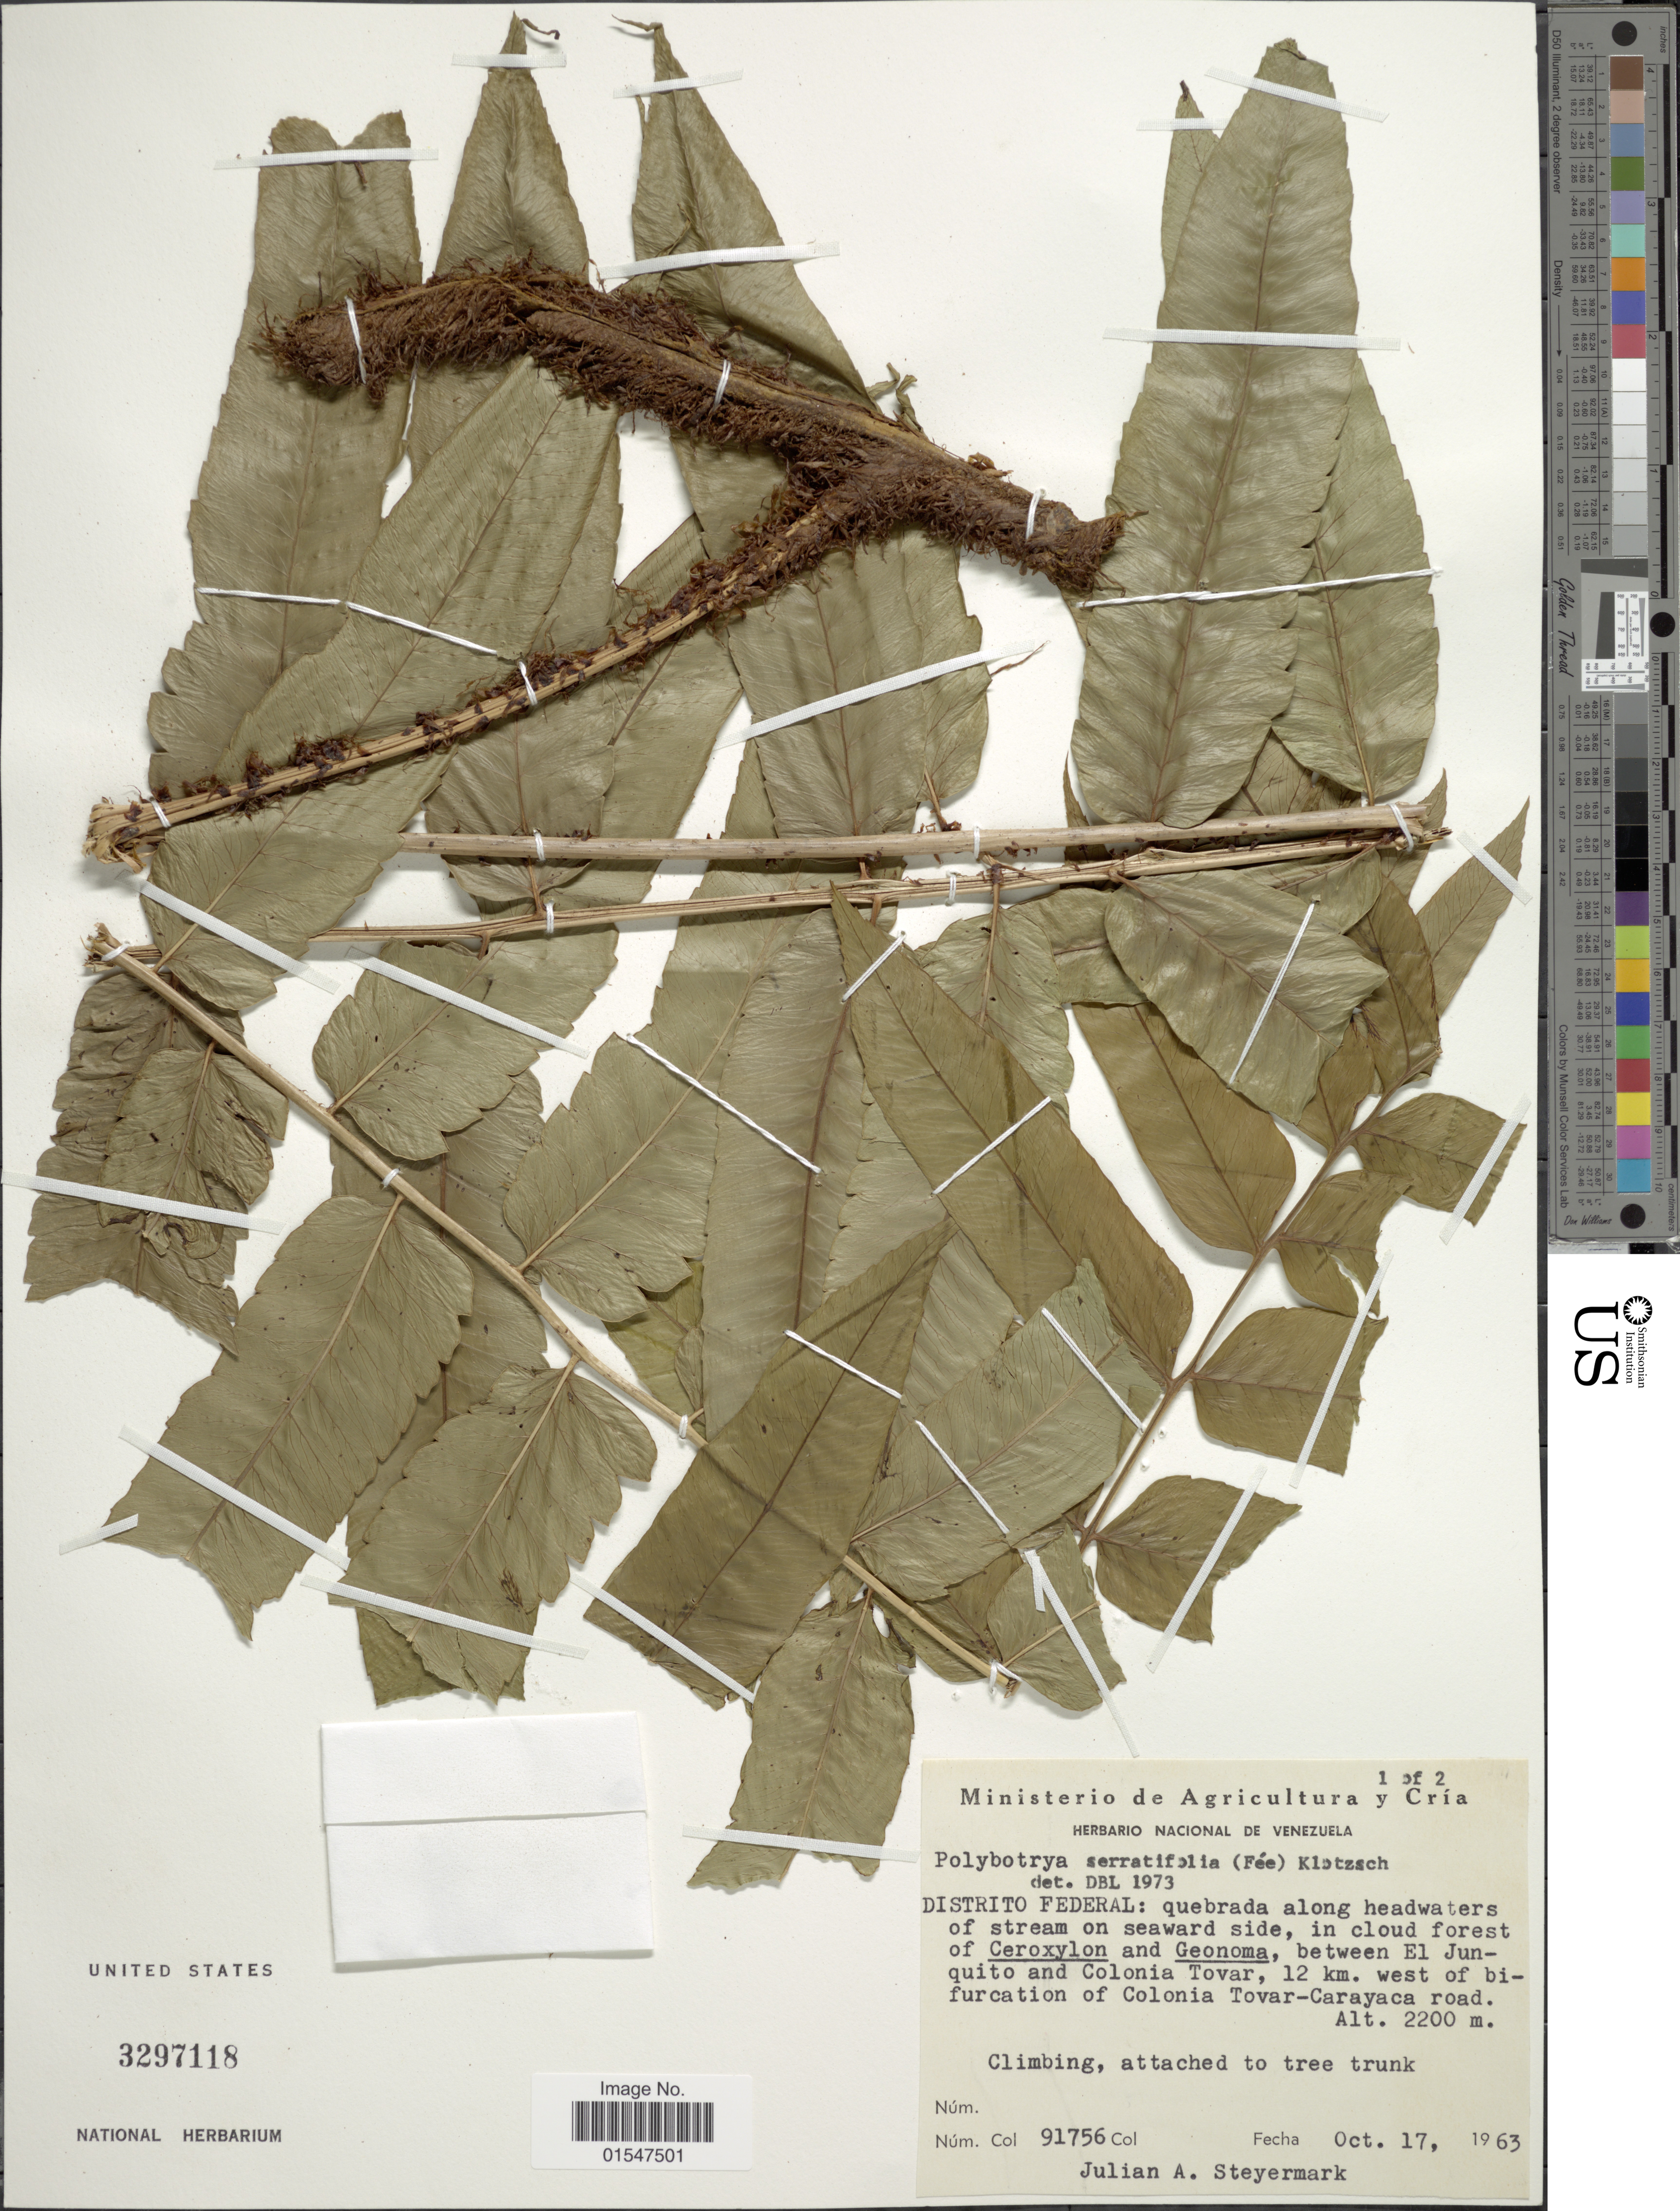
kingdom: Plantae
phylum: Tracheophyta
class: Polypodiopsida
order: Polypodiales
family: Dryopteridaceae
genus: Polybotrya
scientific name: Polybotrya serratifolia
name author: (Fée) Klotzsch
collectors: J. Steyermark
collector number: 91756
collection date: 1963-10-17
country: Venezuela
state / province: Distrito Federal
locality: Distrito Federal: quebrada along headwaters of stream on seaward side, in cloud forest of Ceroxylon and Geonoma, between El Junquito and Colonia Tovar, 12 km. west of bifurcation of Colonia Tovar- Carayaca road.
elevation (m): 2200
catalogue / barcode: US 3297118